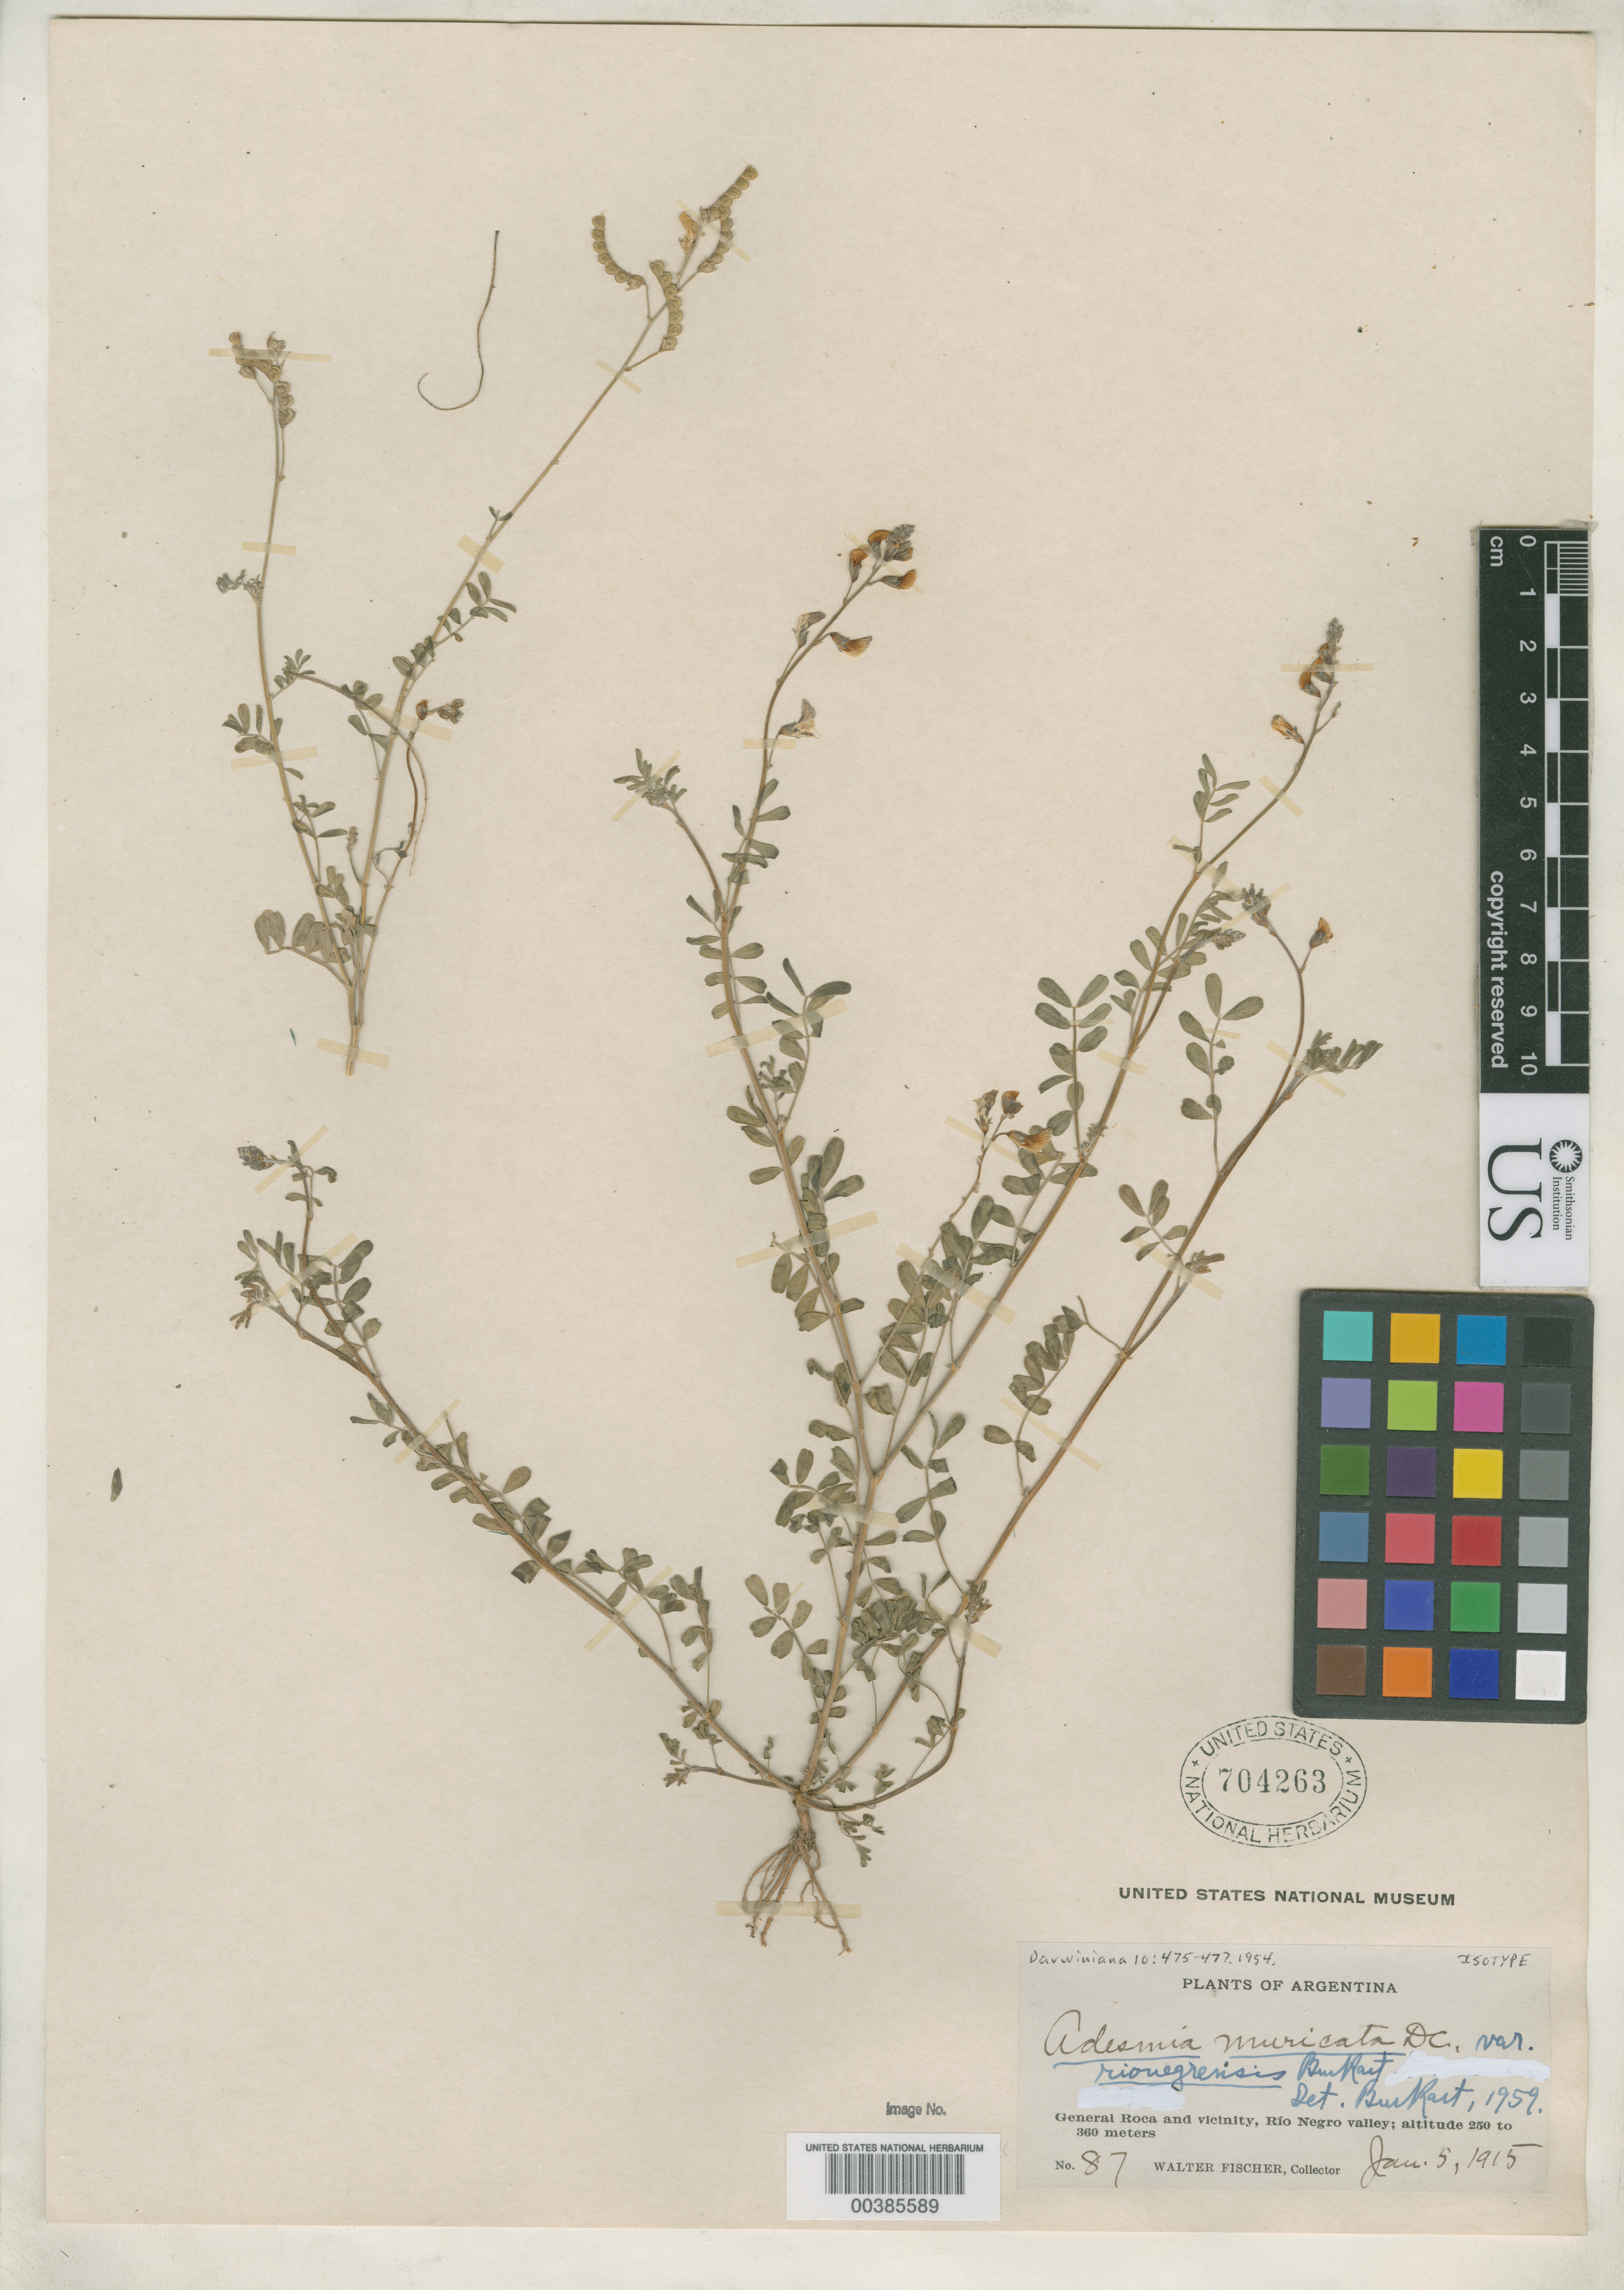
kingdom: Plantae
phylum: Tracheophyta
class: Magnoliopsida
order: Fabales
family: Fabaceae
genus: Adesmia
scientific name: Adesmia muricata var. rionegrensis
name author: Burkart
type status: Isotype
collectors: W. Fischer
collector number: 87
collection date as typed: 03 Jan 1915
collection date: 1915-01-03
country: Argentina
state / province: Río Negro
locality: General Roca and vicinity, Rio Negro Valley.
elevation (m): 250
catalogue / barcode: US 704263